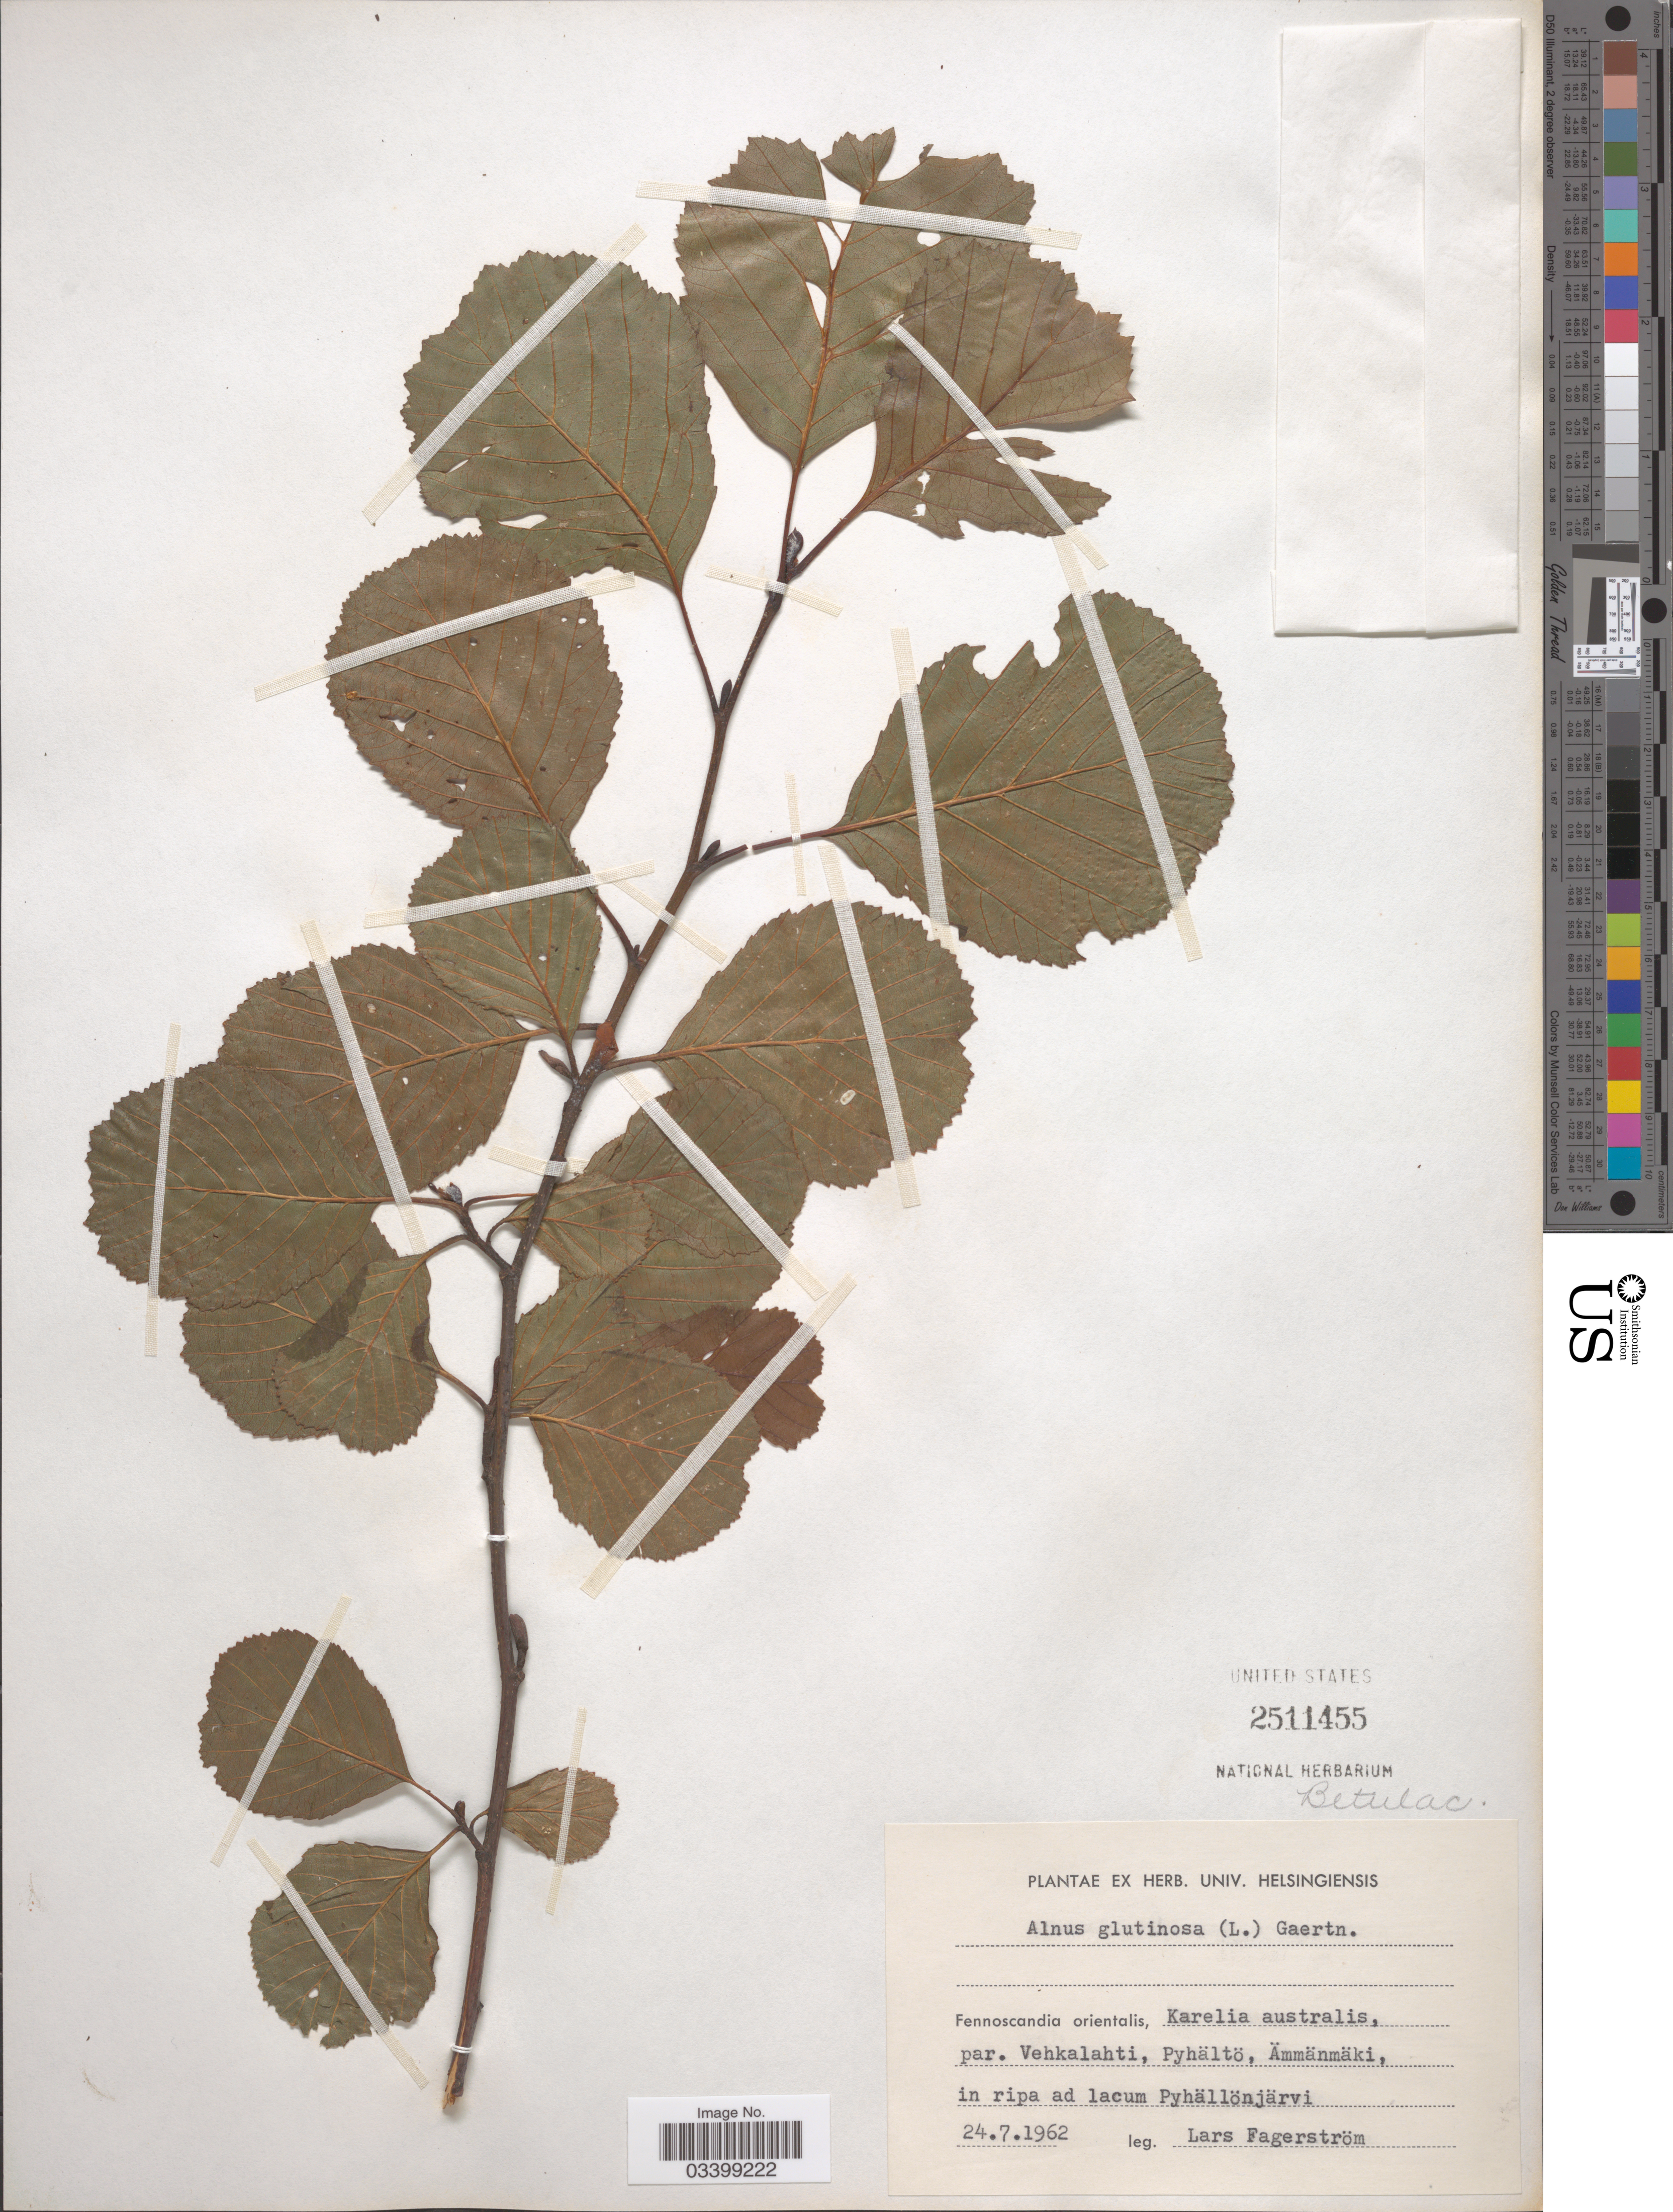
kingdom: Plantae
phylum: Tracheophyta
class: Magnoliopsida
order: Fagales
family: Betulaceae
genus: Alnus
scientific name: Alnus glutinosa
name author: (L.) Gaertn.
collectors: L. Fagerstrom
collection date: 1962-07-24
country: Russian Federation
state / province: Karelia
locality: Fennoscandia orientalis, Karelia australis, par. Vehkalahti, Pyhältö, Ämmänmäki, in ripa ad lacum Pyhällönjärvi.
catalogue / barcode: US 2511455